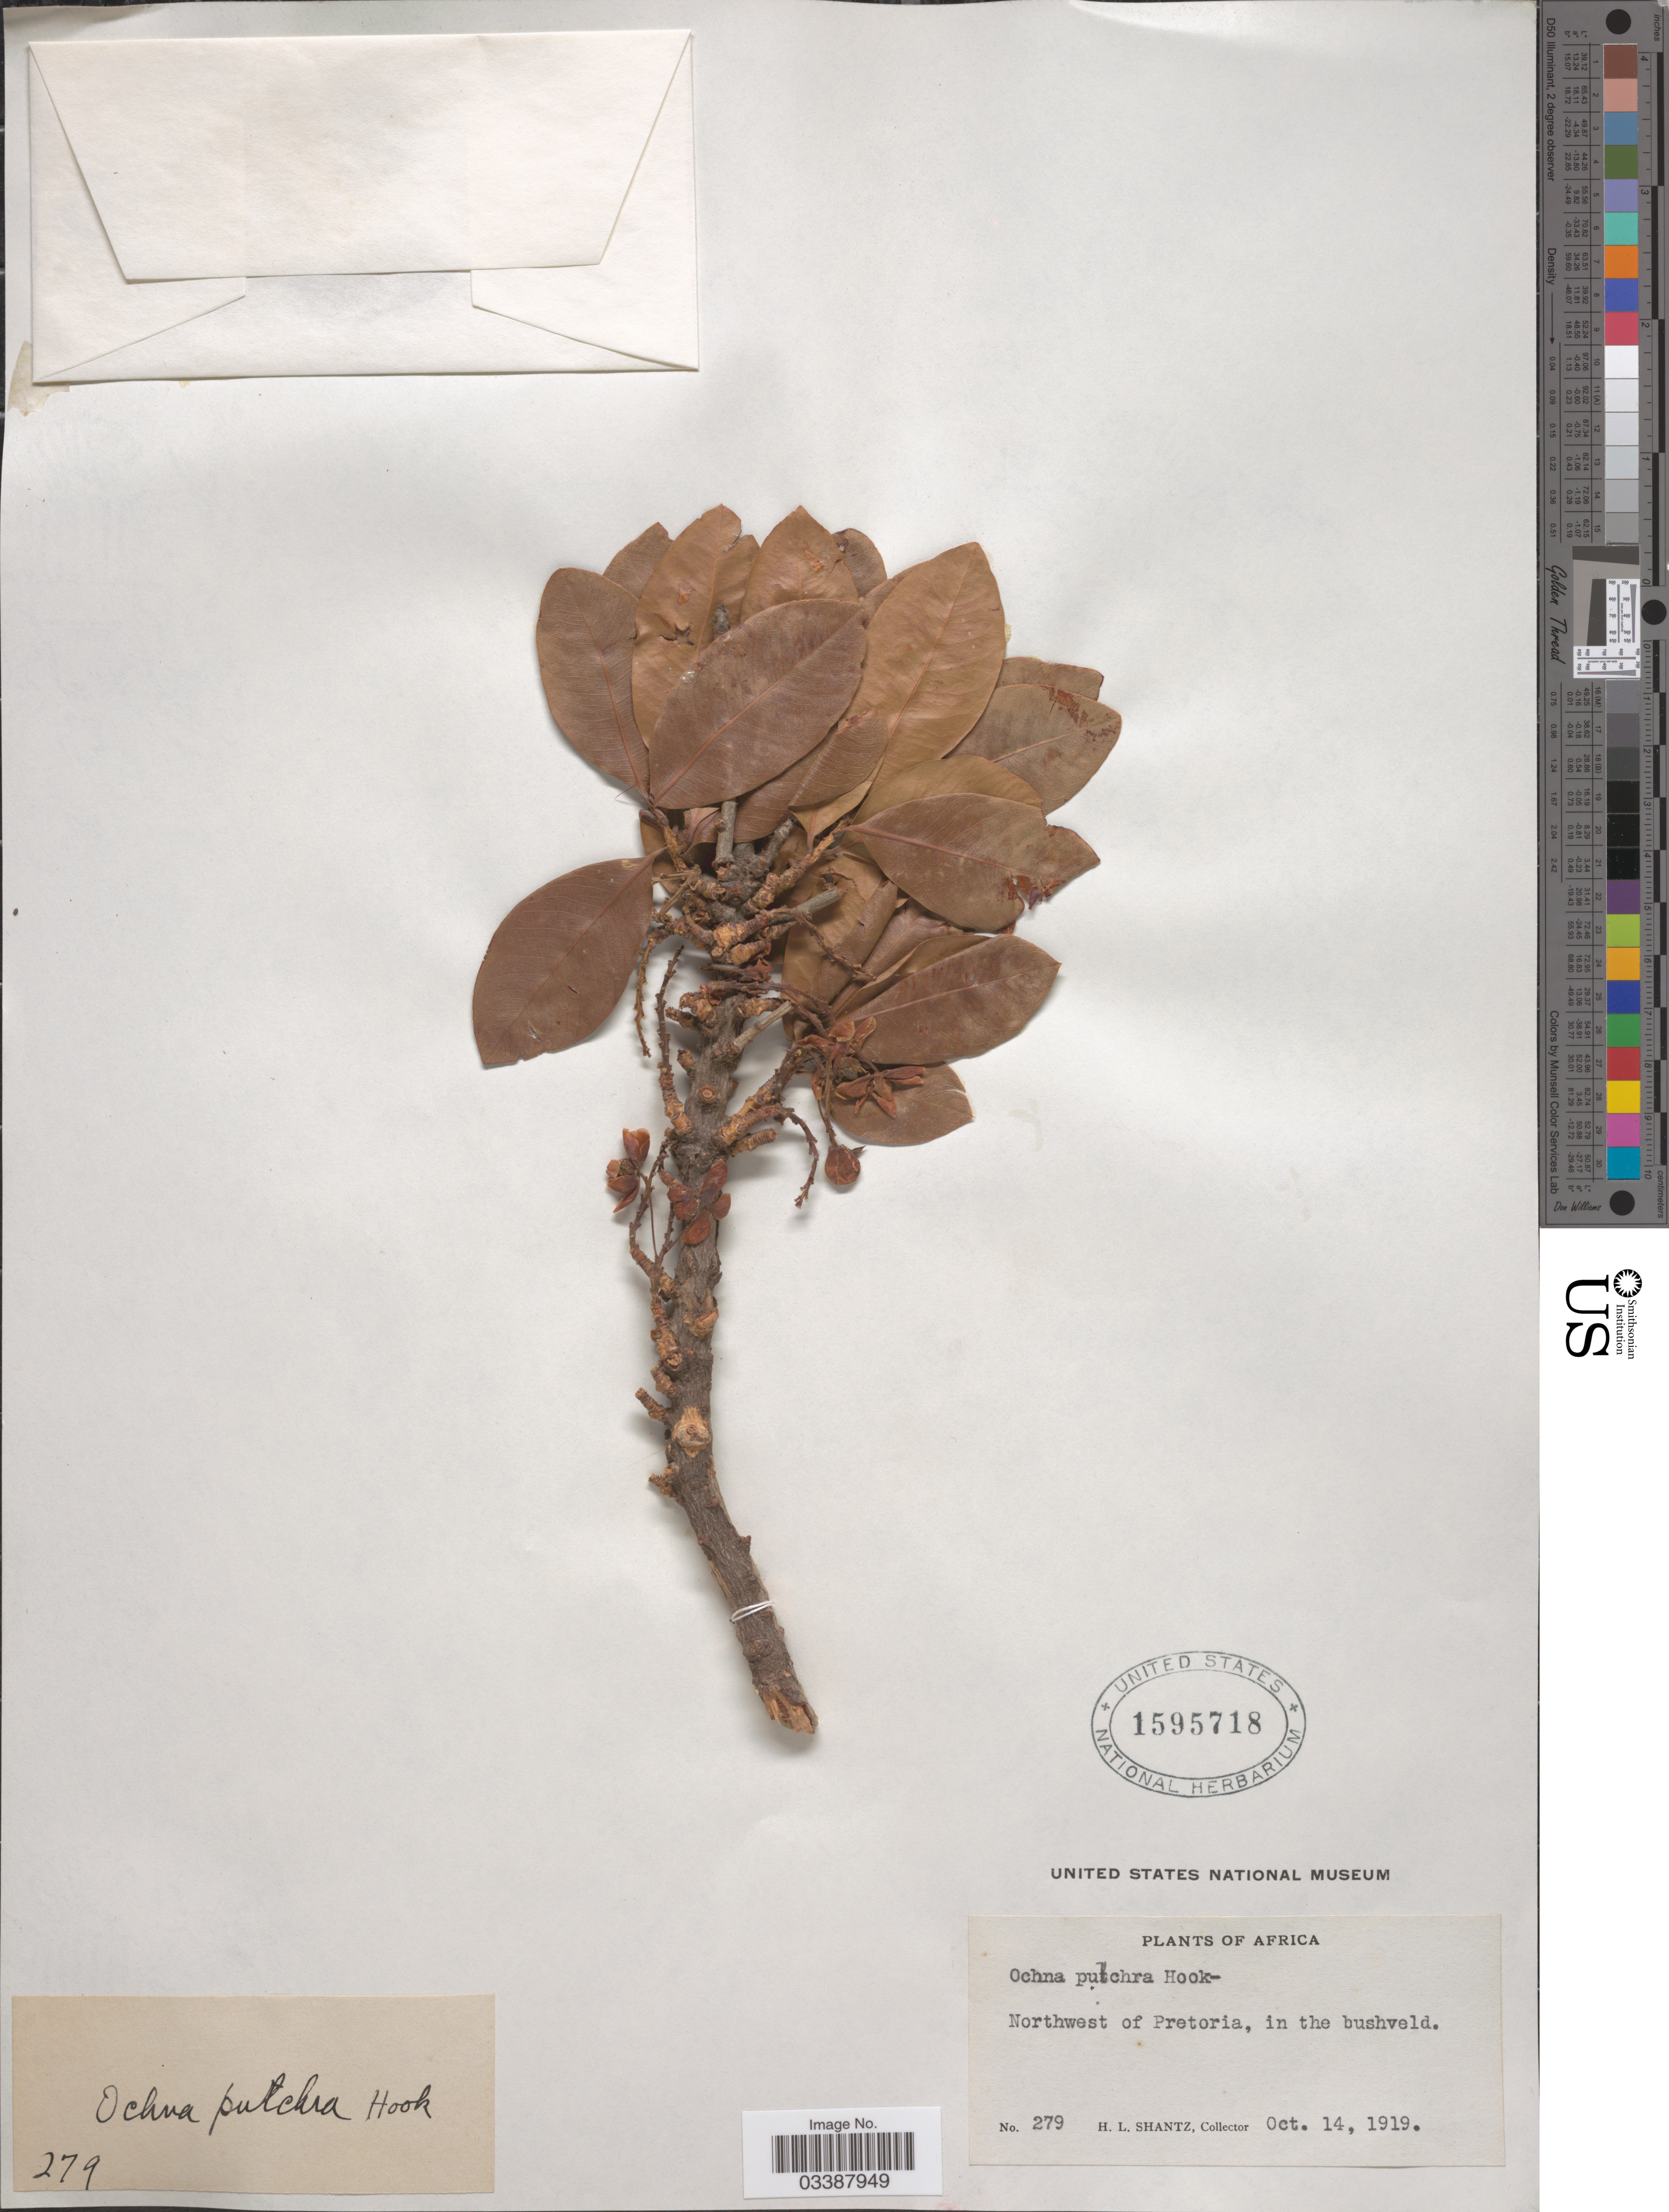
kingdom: Plantae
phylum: Tracheophyta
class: Magnoliopsida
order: Malpighiales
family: Ochnaceae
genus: Ochna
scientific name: Ochna pulchra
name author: Hook.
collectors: H. Shantz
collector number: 279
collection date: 1919-10-14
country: South Africa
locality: Africa. Northwest of Pretoria, in the bushveld.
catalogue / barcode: US 1595718